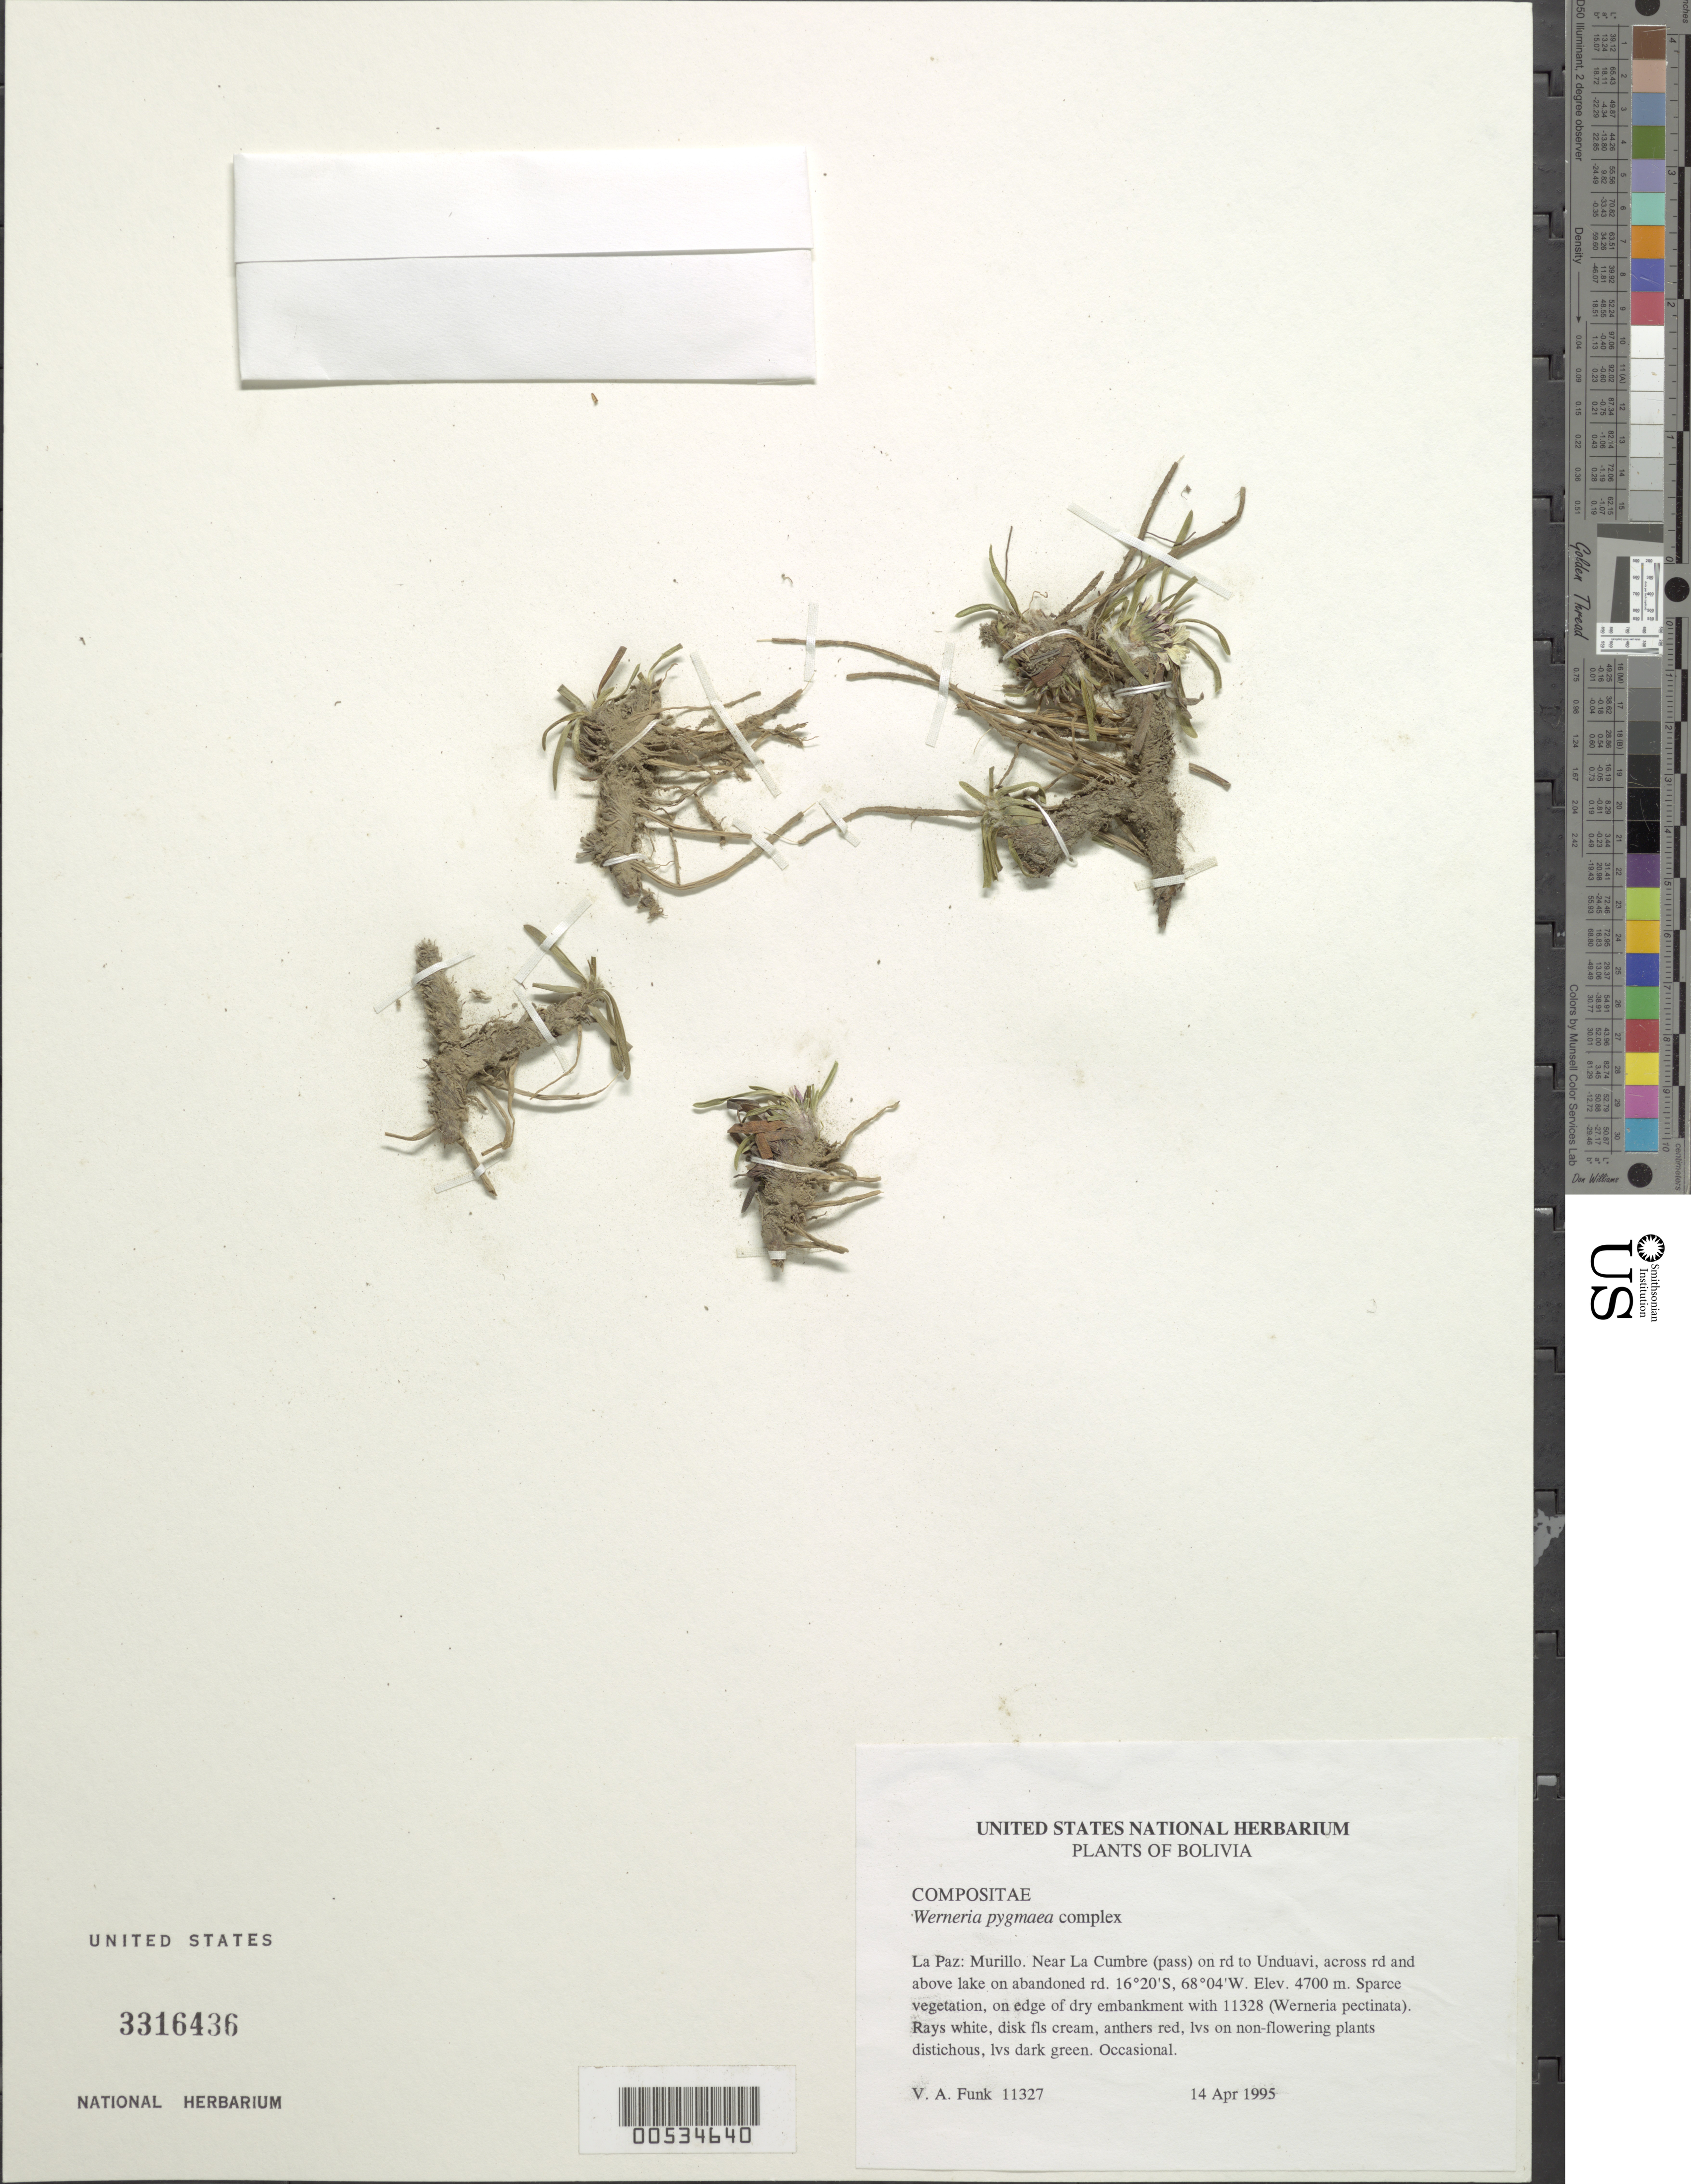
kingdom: Plantae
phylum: Tracheophyta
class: Magnoliopsida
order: Asterales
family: Asteraceae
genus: Werneria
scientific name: Werneria apiculata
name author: Sch. Bip.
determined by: Calvo, Joel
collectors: V. Funk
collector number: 11327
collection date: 1995-04-14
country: Bolivia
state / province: La Paz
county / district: Murillo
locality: La Cumbre (pass) on rd to Unduavi, across rd and above lake on abandoned road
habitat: Sparse vegetation, on edge of dry embankment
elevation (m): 4700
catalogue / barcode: US 3316440